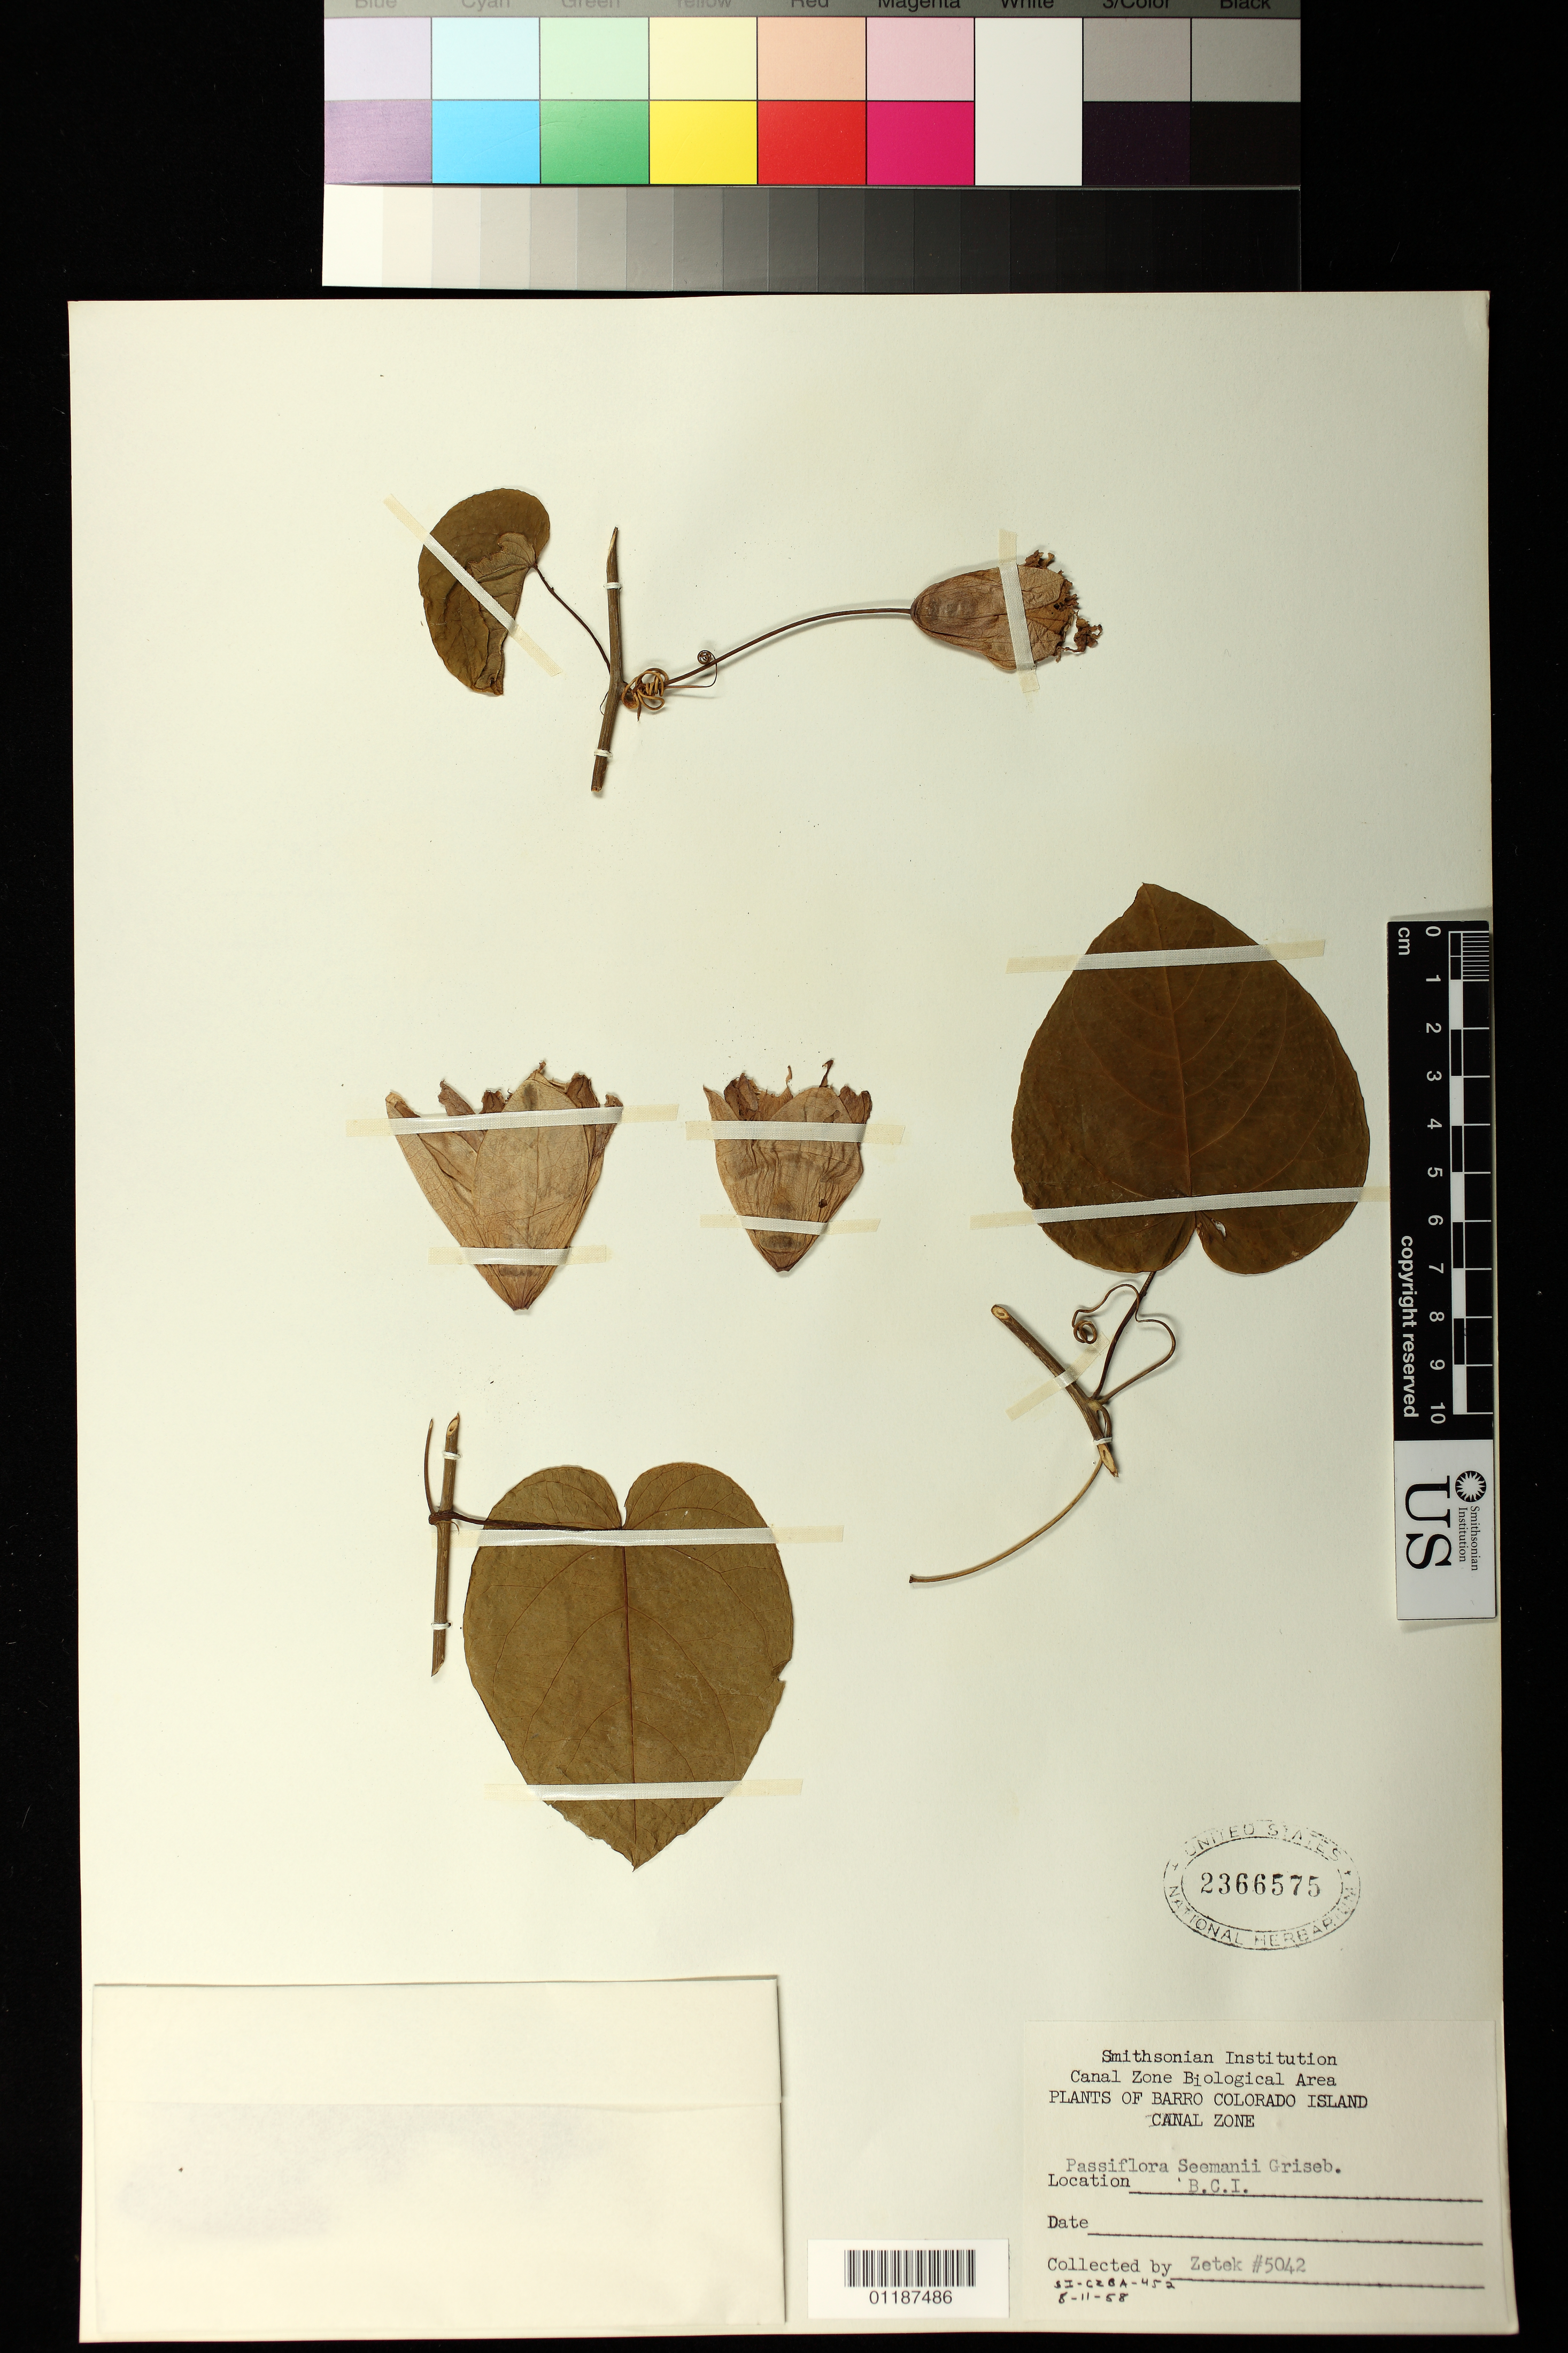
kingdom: Plantae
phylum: Tracheophyta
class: Magnoliopsida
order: Malpighiales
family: Passifloraceae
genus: Passiflora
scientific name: Passiflora seemannii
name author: Griseb.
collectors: J. Zetek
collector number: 5042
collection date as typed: Aug 11 1958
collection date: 1958-08-11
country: Panama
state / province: Panamá Oeste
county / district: Canal Zone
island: Barro Colorado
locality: Barro Colorado Island, Canal Zone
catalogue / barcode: US 2366575